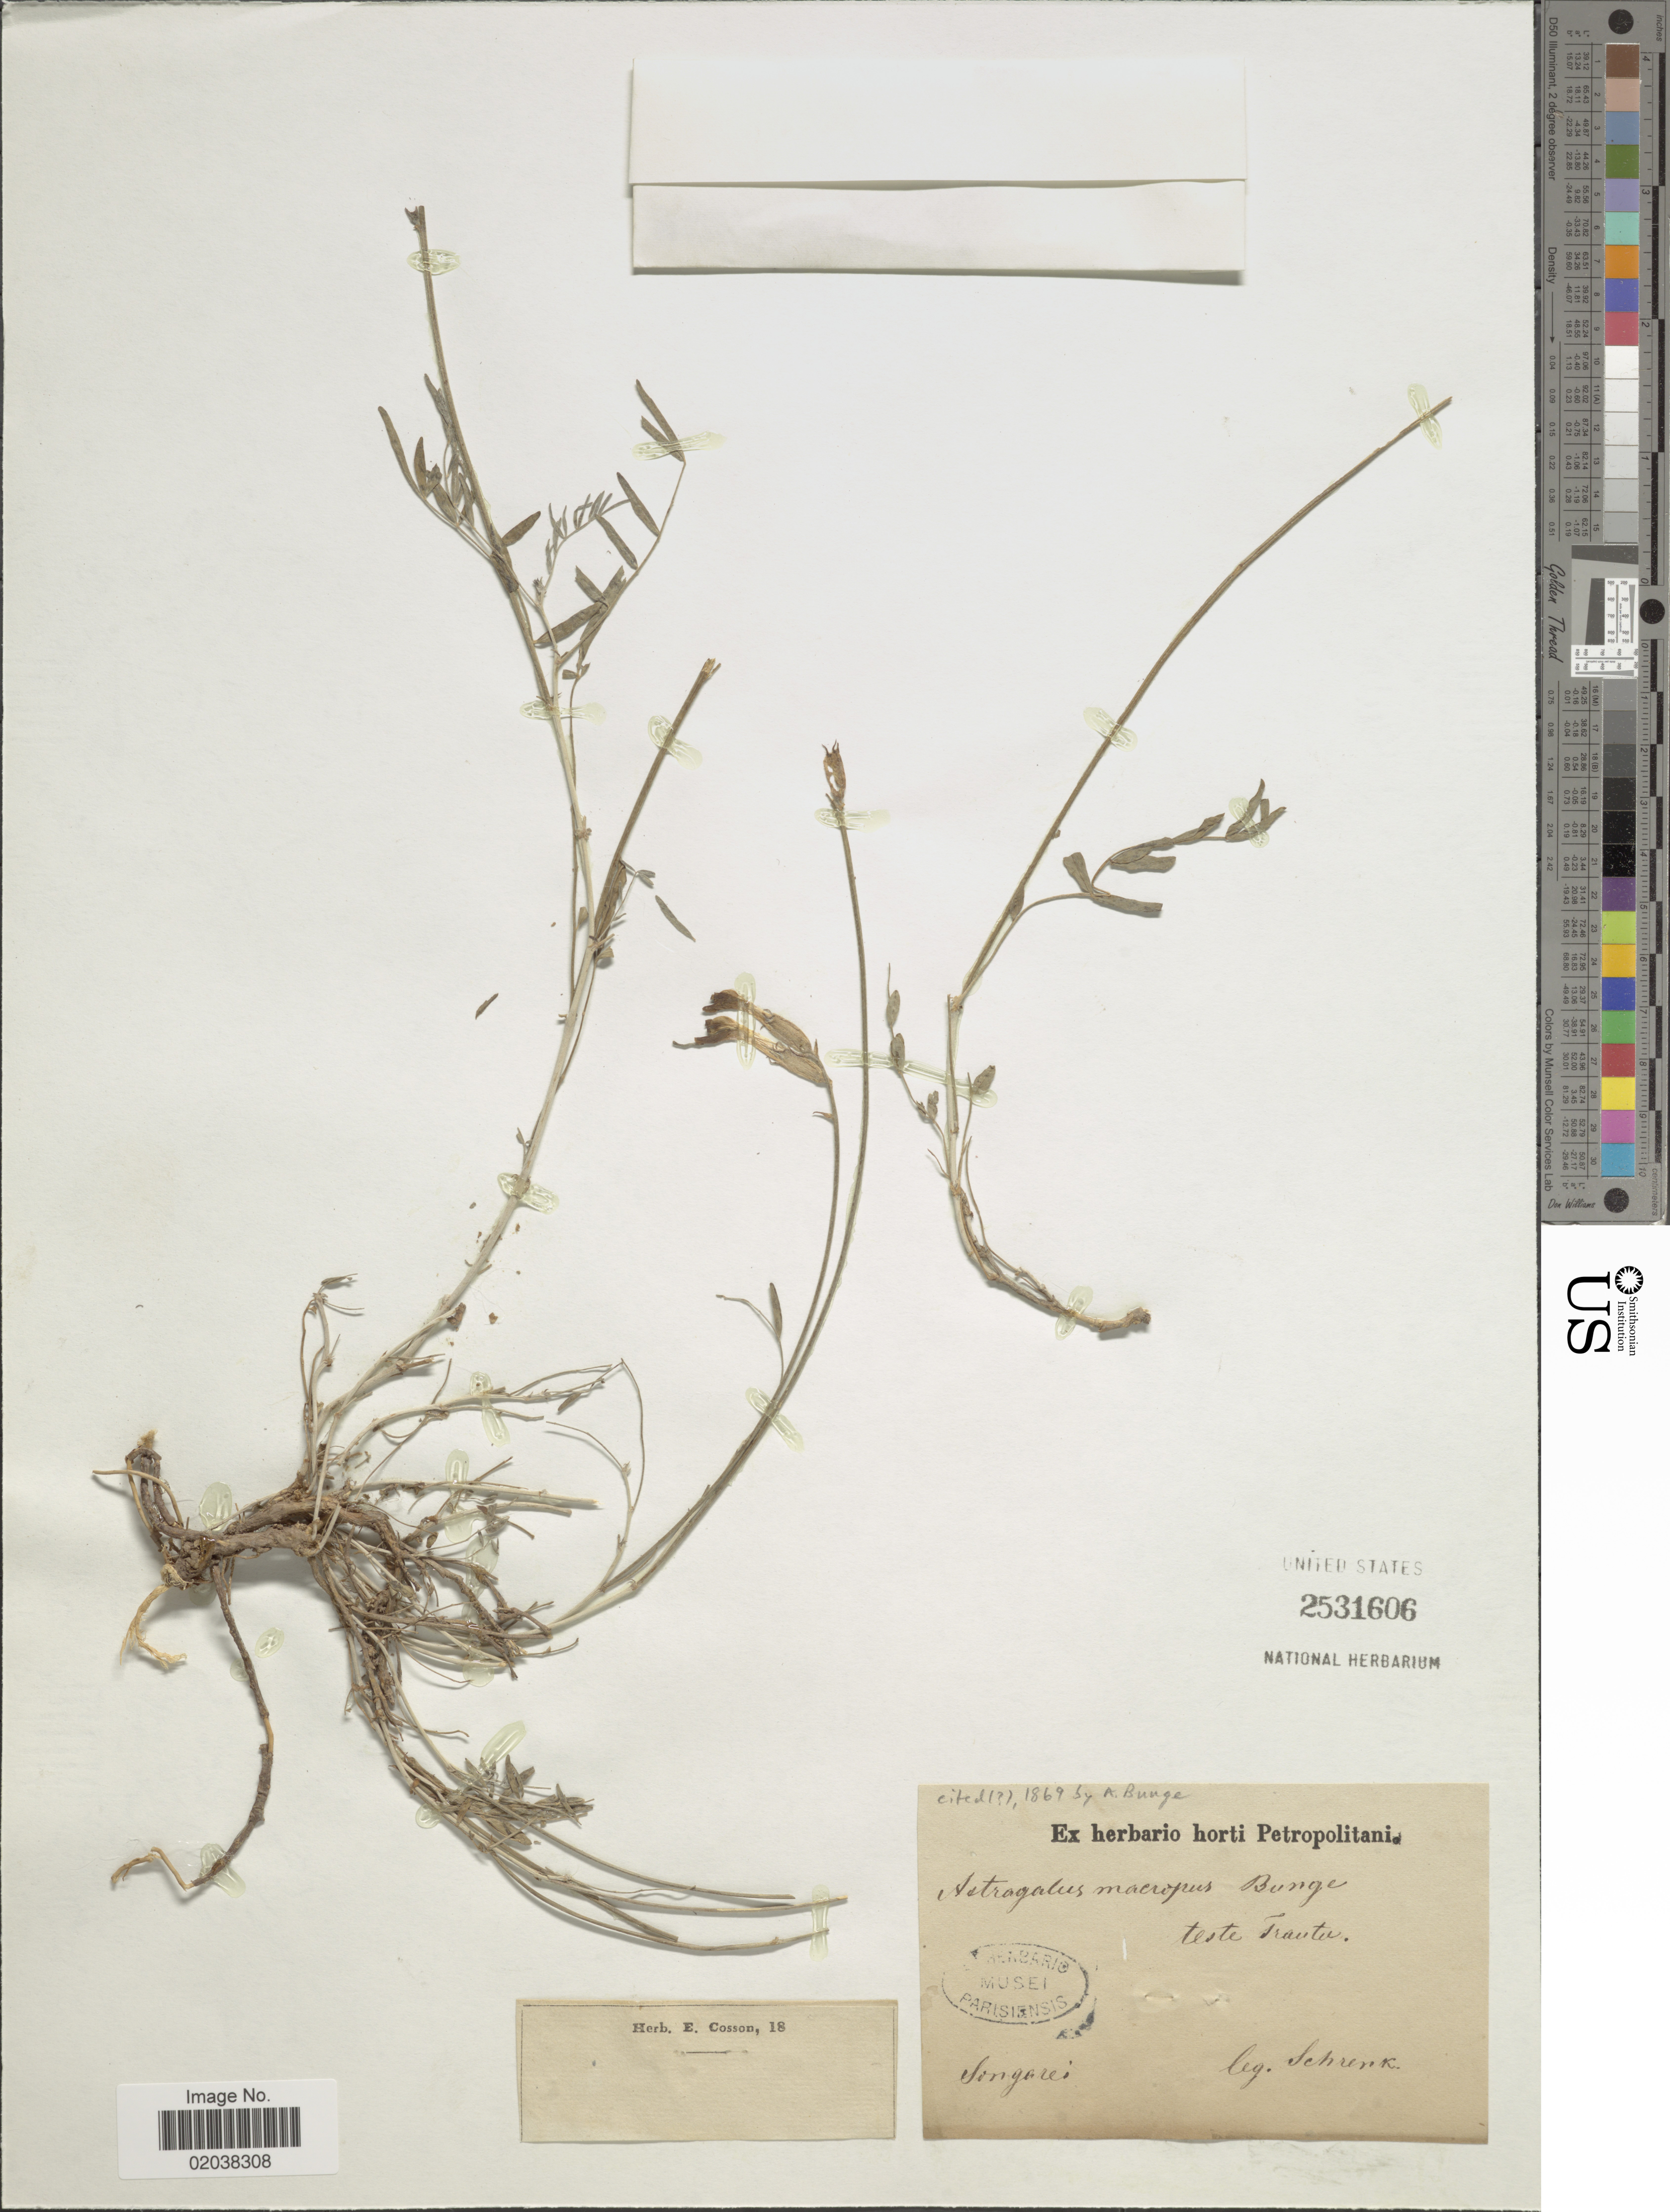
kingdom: Plantae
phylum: Tracheophyta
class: Magnoliopsida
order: Fabales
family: Fabaceae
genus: Astragalus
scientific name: Astragalus macropus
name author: Bunge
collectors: A.G. Schrenk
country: Kazakhstan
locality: Teste Trautu. Songarei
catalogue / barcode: US 2531606